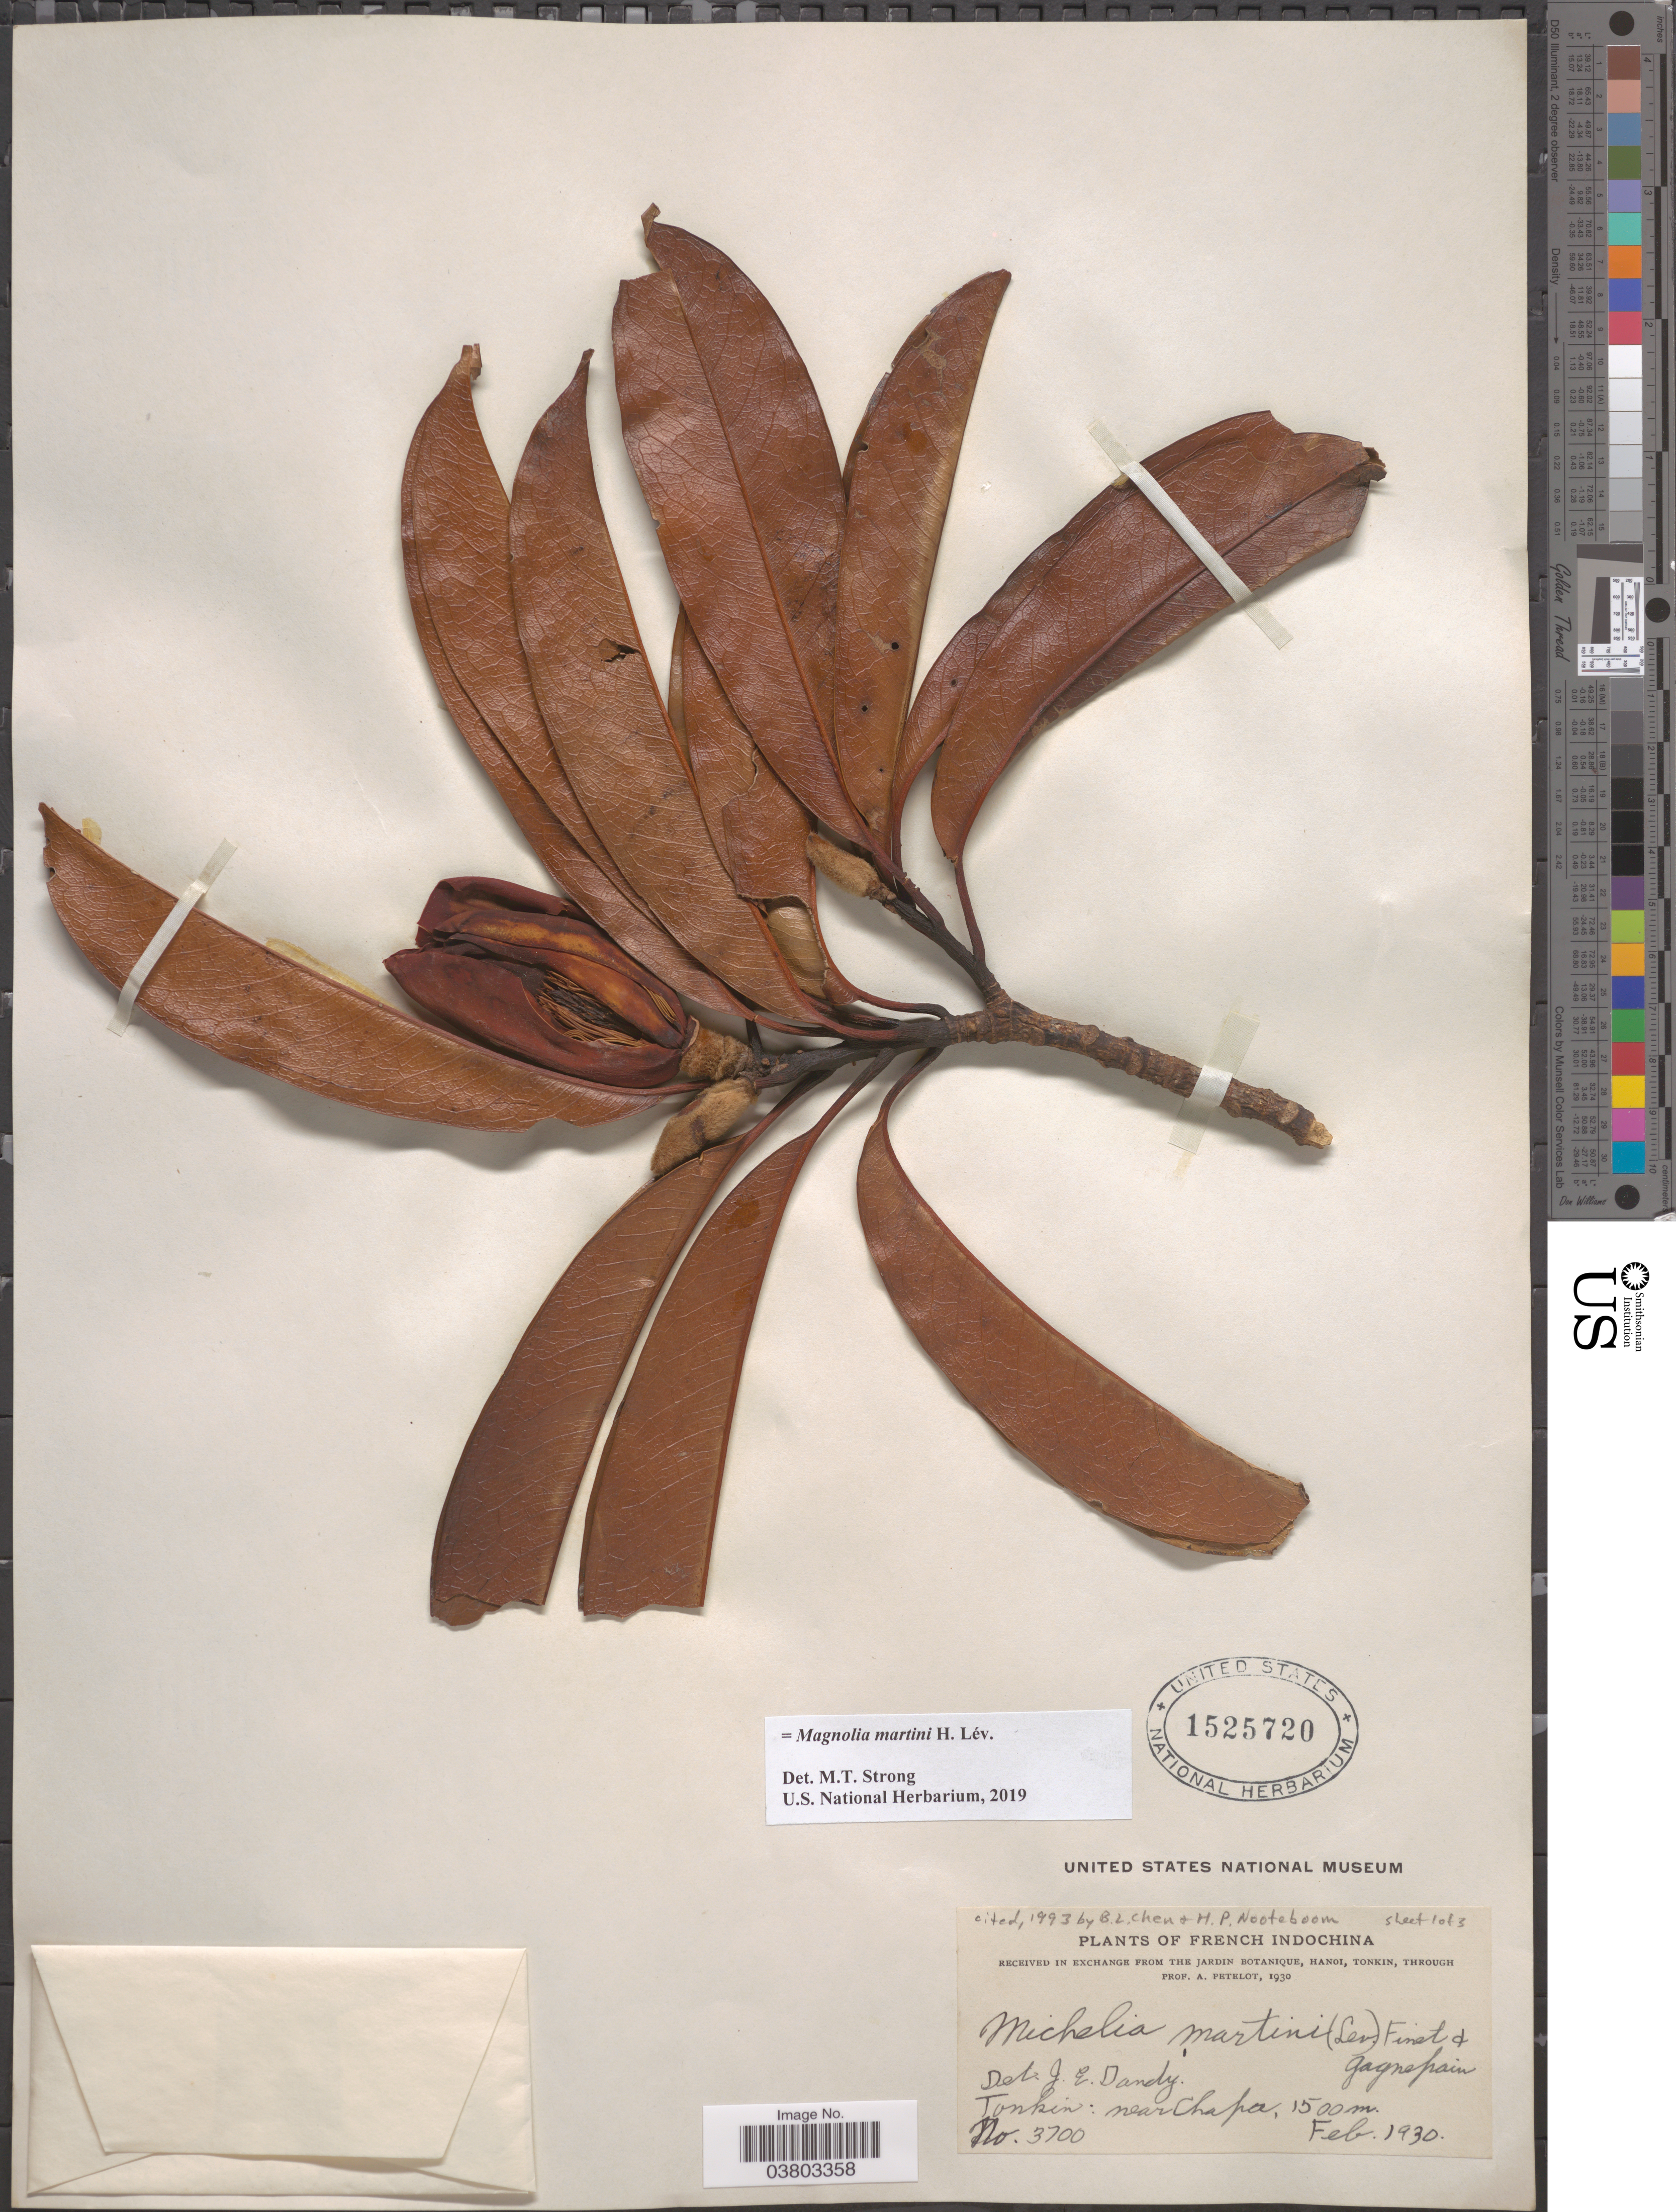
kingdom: Plantae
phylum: Tracheophyta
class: Magnoliopsida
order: Magnoliales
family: Magnoliaceae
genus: Magnolia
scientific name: Magnolia martini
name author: H. Lév.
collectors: A. Petelot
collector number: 3700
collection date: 1930-02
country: Vietnam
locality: French Indochina. Tonkin: near Chapa.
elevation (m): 1500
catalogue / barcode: US 1525720